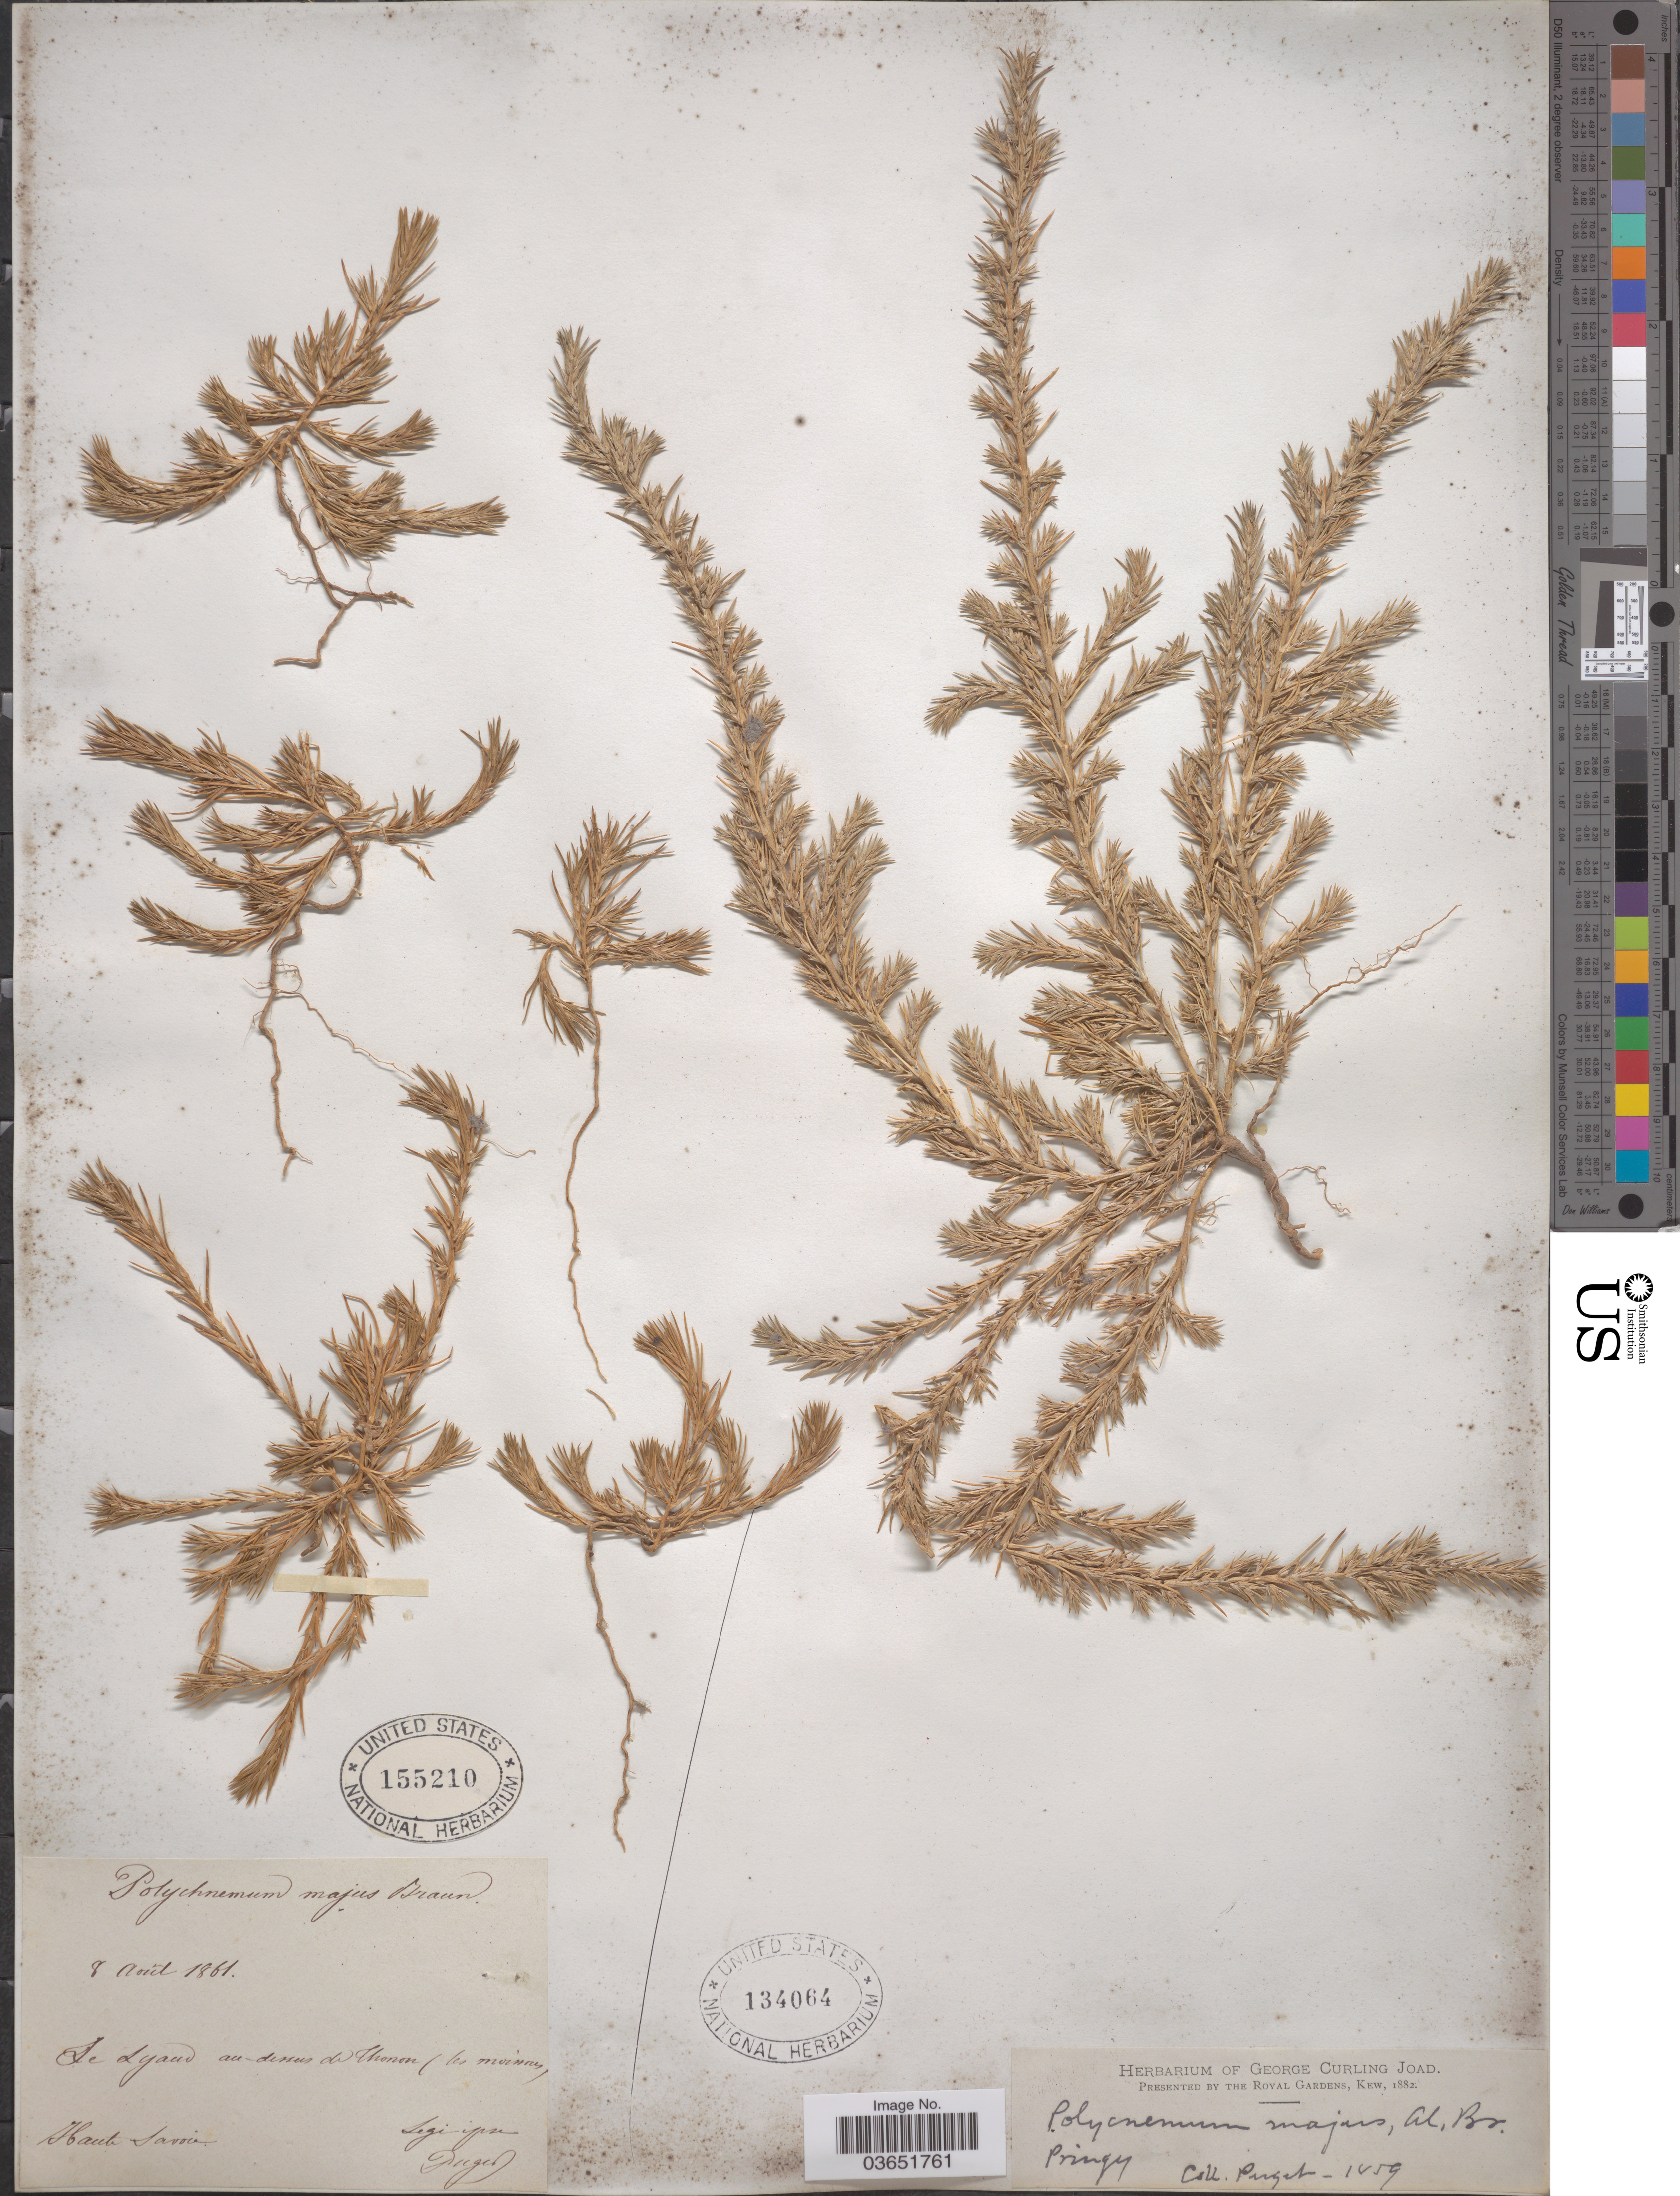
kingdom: Plantae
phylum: Tracheophyta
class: Magnoliopsida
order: Caryophyllales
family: Amaranthaceae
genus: Polycnemum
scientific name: Polycnemum majus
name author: A. Braun ex Bogenh.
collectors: -. Puget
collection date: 1859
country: France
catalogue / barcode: US 134064